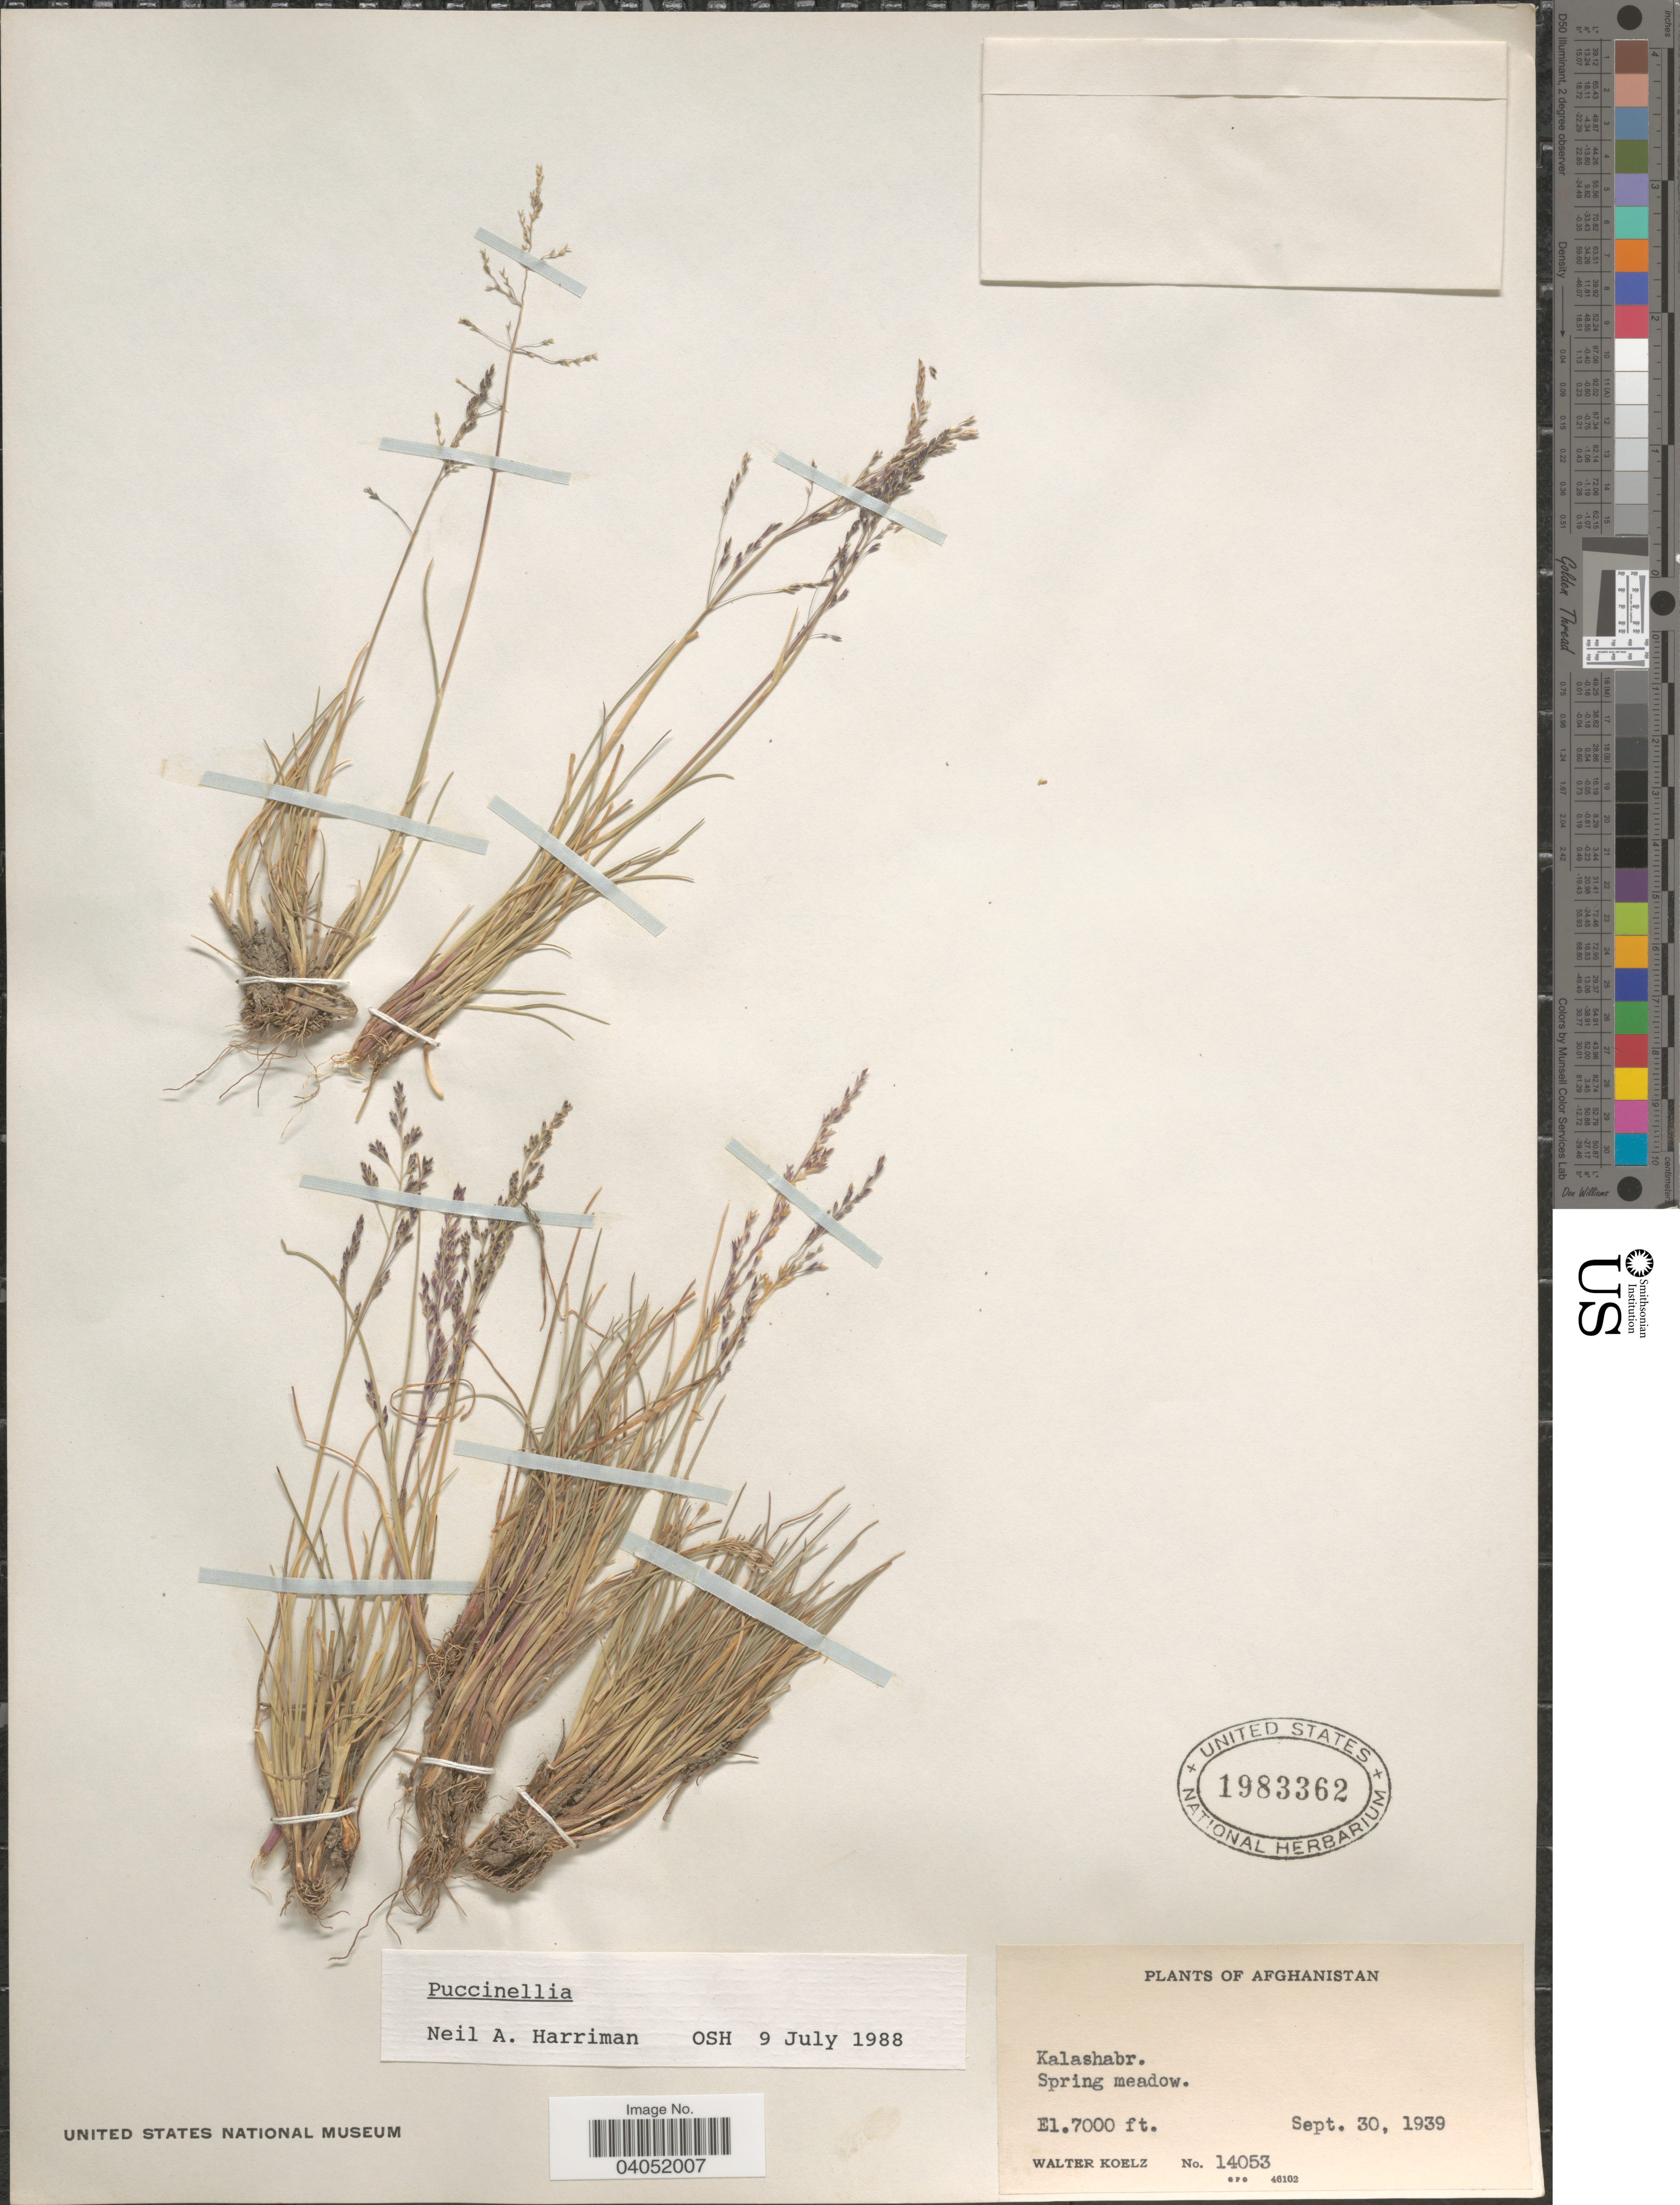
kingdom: Plantae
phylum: Tracheophyta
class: Liliopsida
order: Poales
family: Poaceae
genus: Puccinellia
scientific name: Puccinellia sp.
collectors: W. N. Koelz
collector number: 14053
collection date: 1939-09-30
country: Afghanistan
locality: Kalashabr. Spring meadow.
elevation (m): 2134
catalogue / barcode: US 1983362